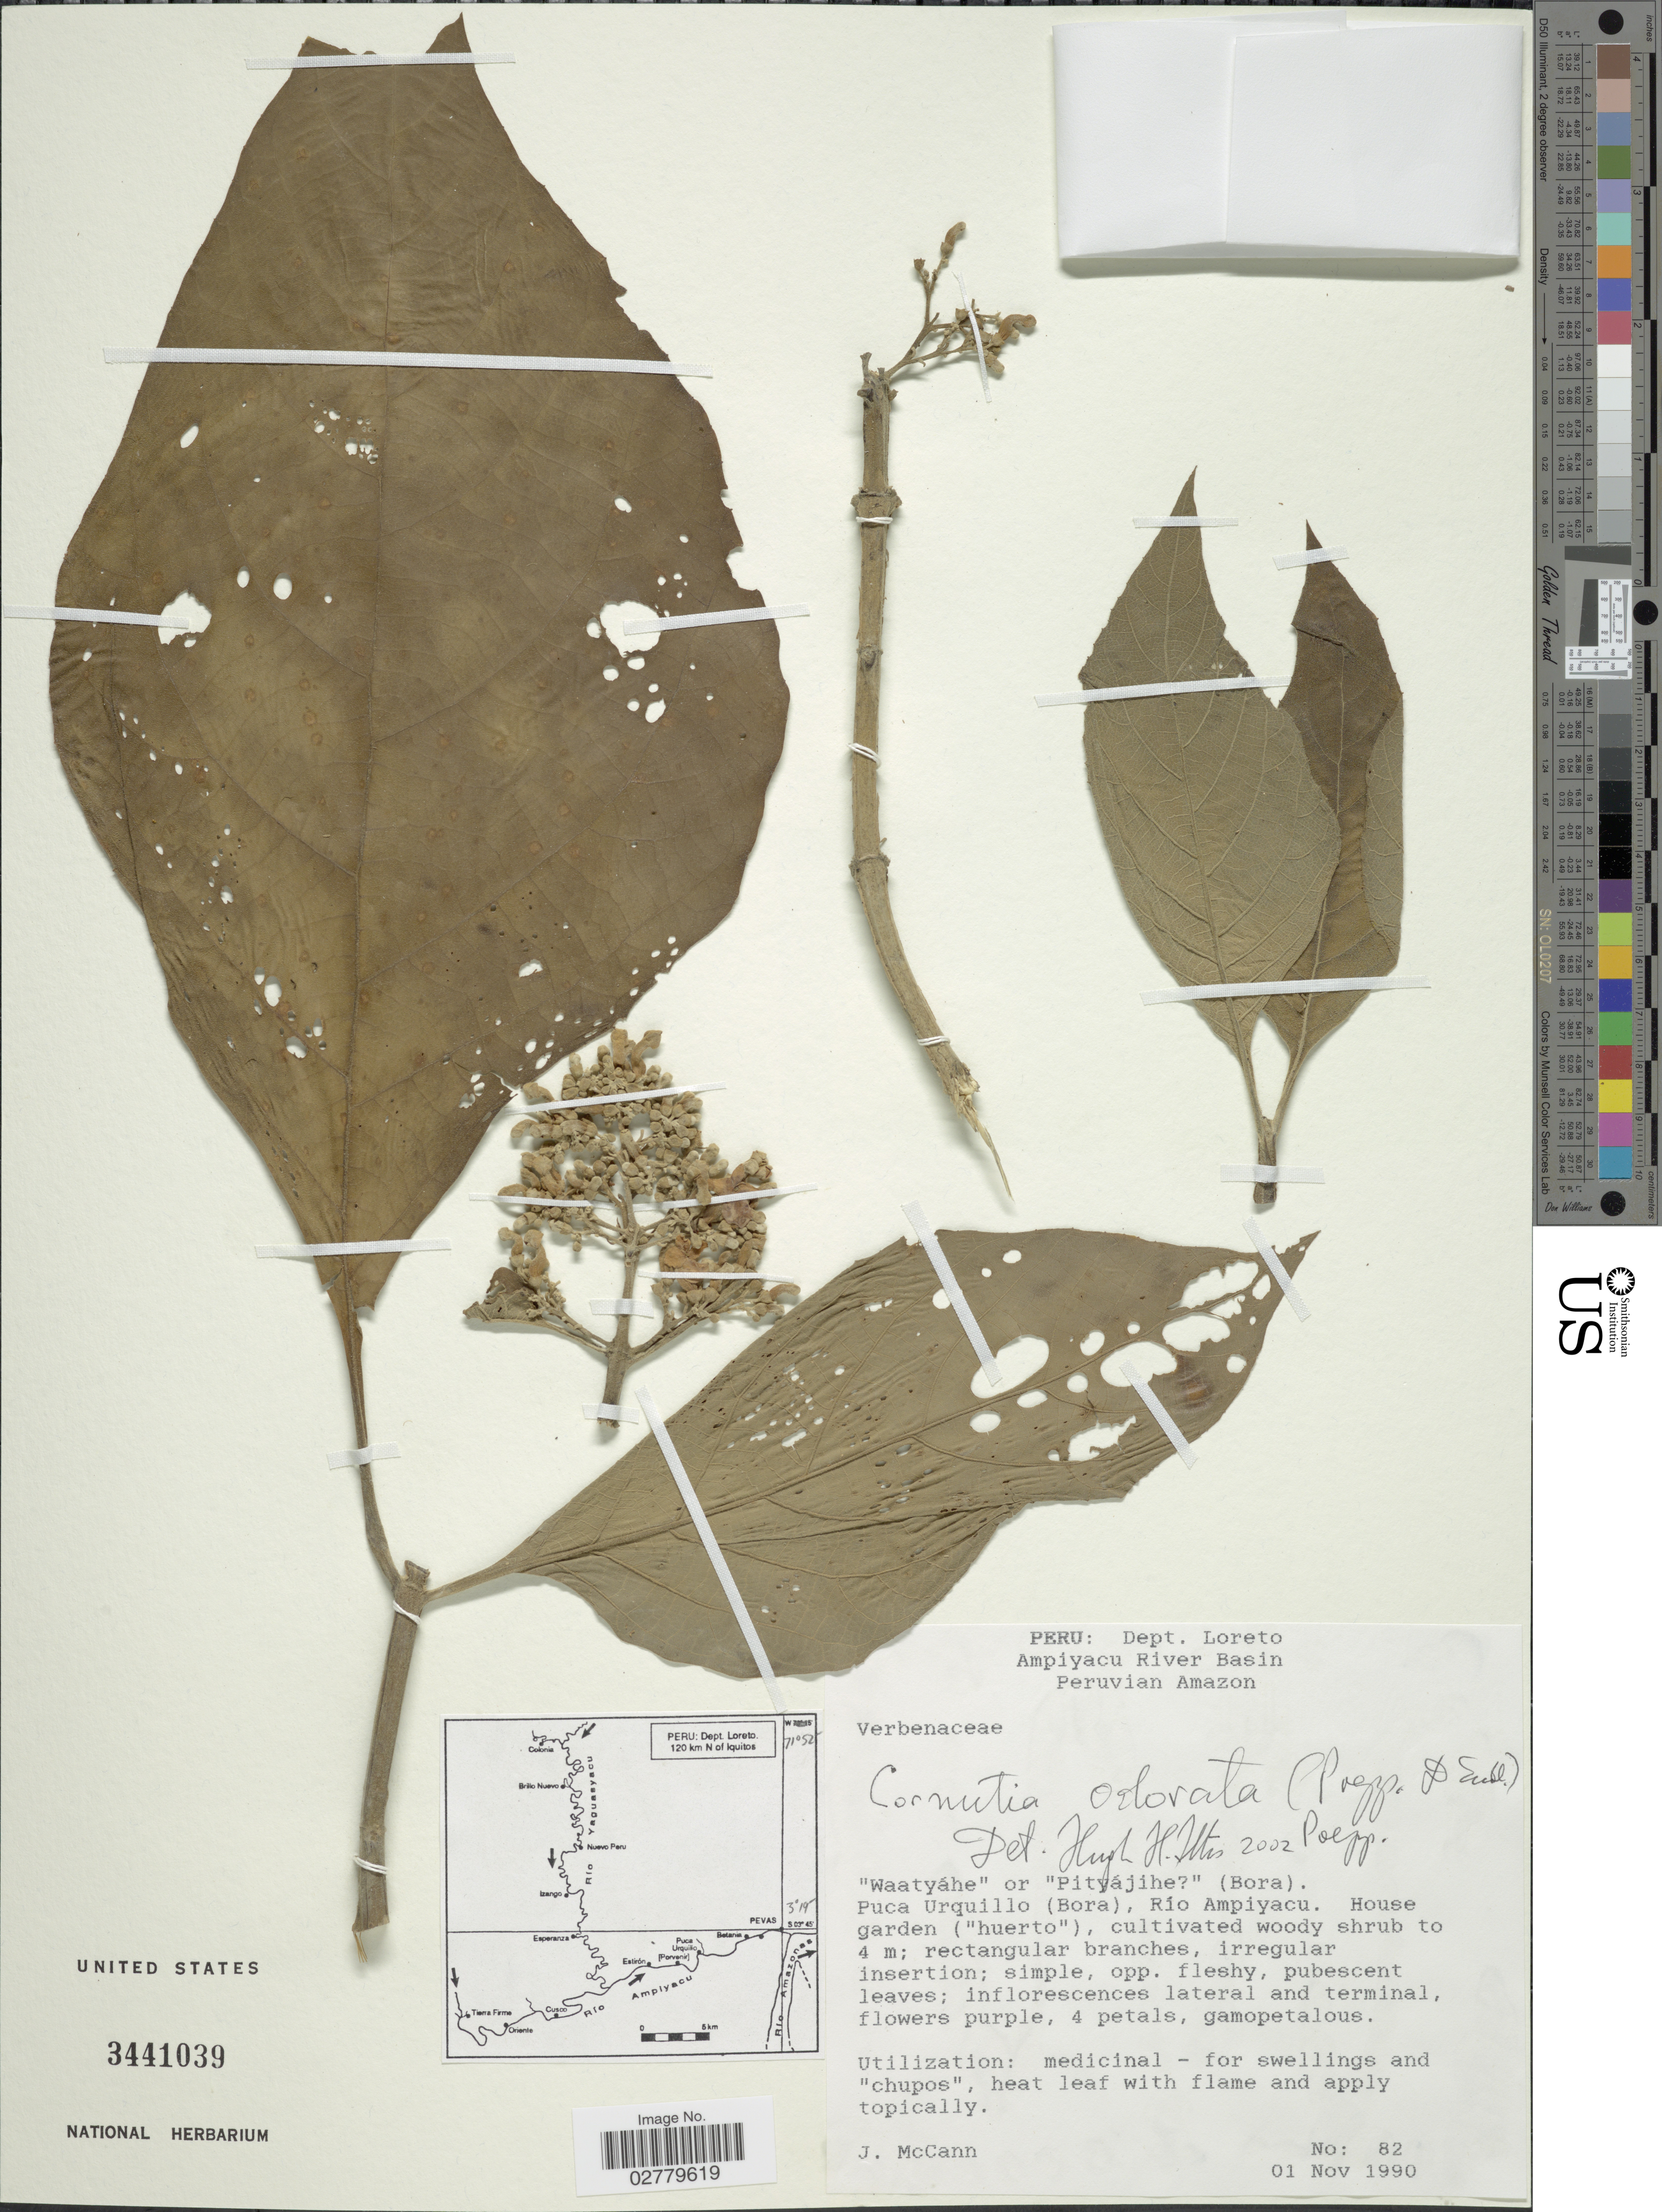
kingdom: Plantae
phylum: Tracheophyta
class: Magnoliopsida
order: Lamiales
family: Lamiaceae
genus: Cornutia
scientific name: Cornutia odorata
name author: (Poepp.) Schauer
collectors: J. McCann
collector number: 82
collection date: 1990-11-01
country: Peru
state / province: Loreto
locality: Dept. Loreto. Ampiyacu River Basin Peruvian Amazon. 'Waatyahe' or 'Pityájihe [unsure placement]' (Bora). Puca Urquillo (Bora), Río Ampiyacu. House garden ('huerto').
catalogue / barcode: US 3441039